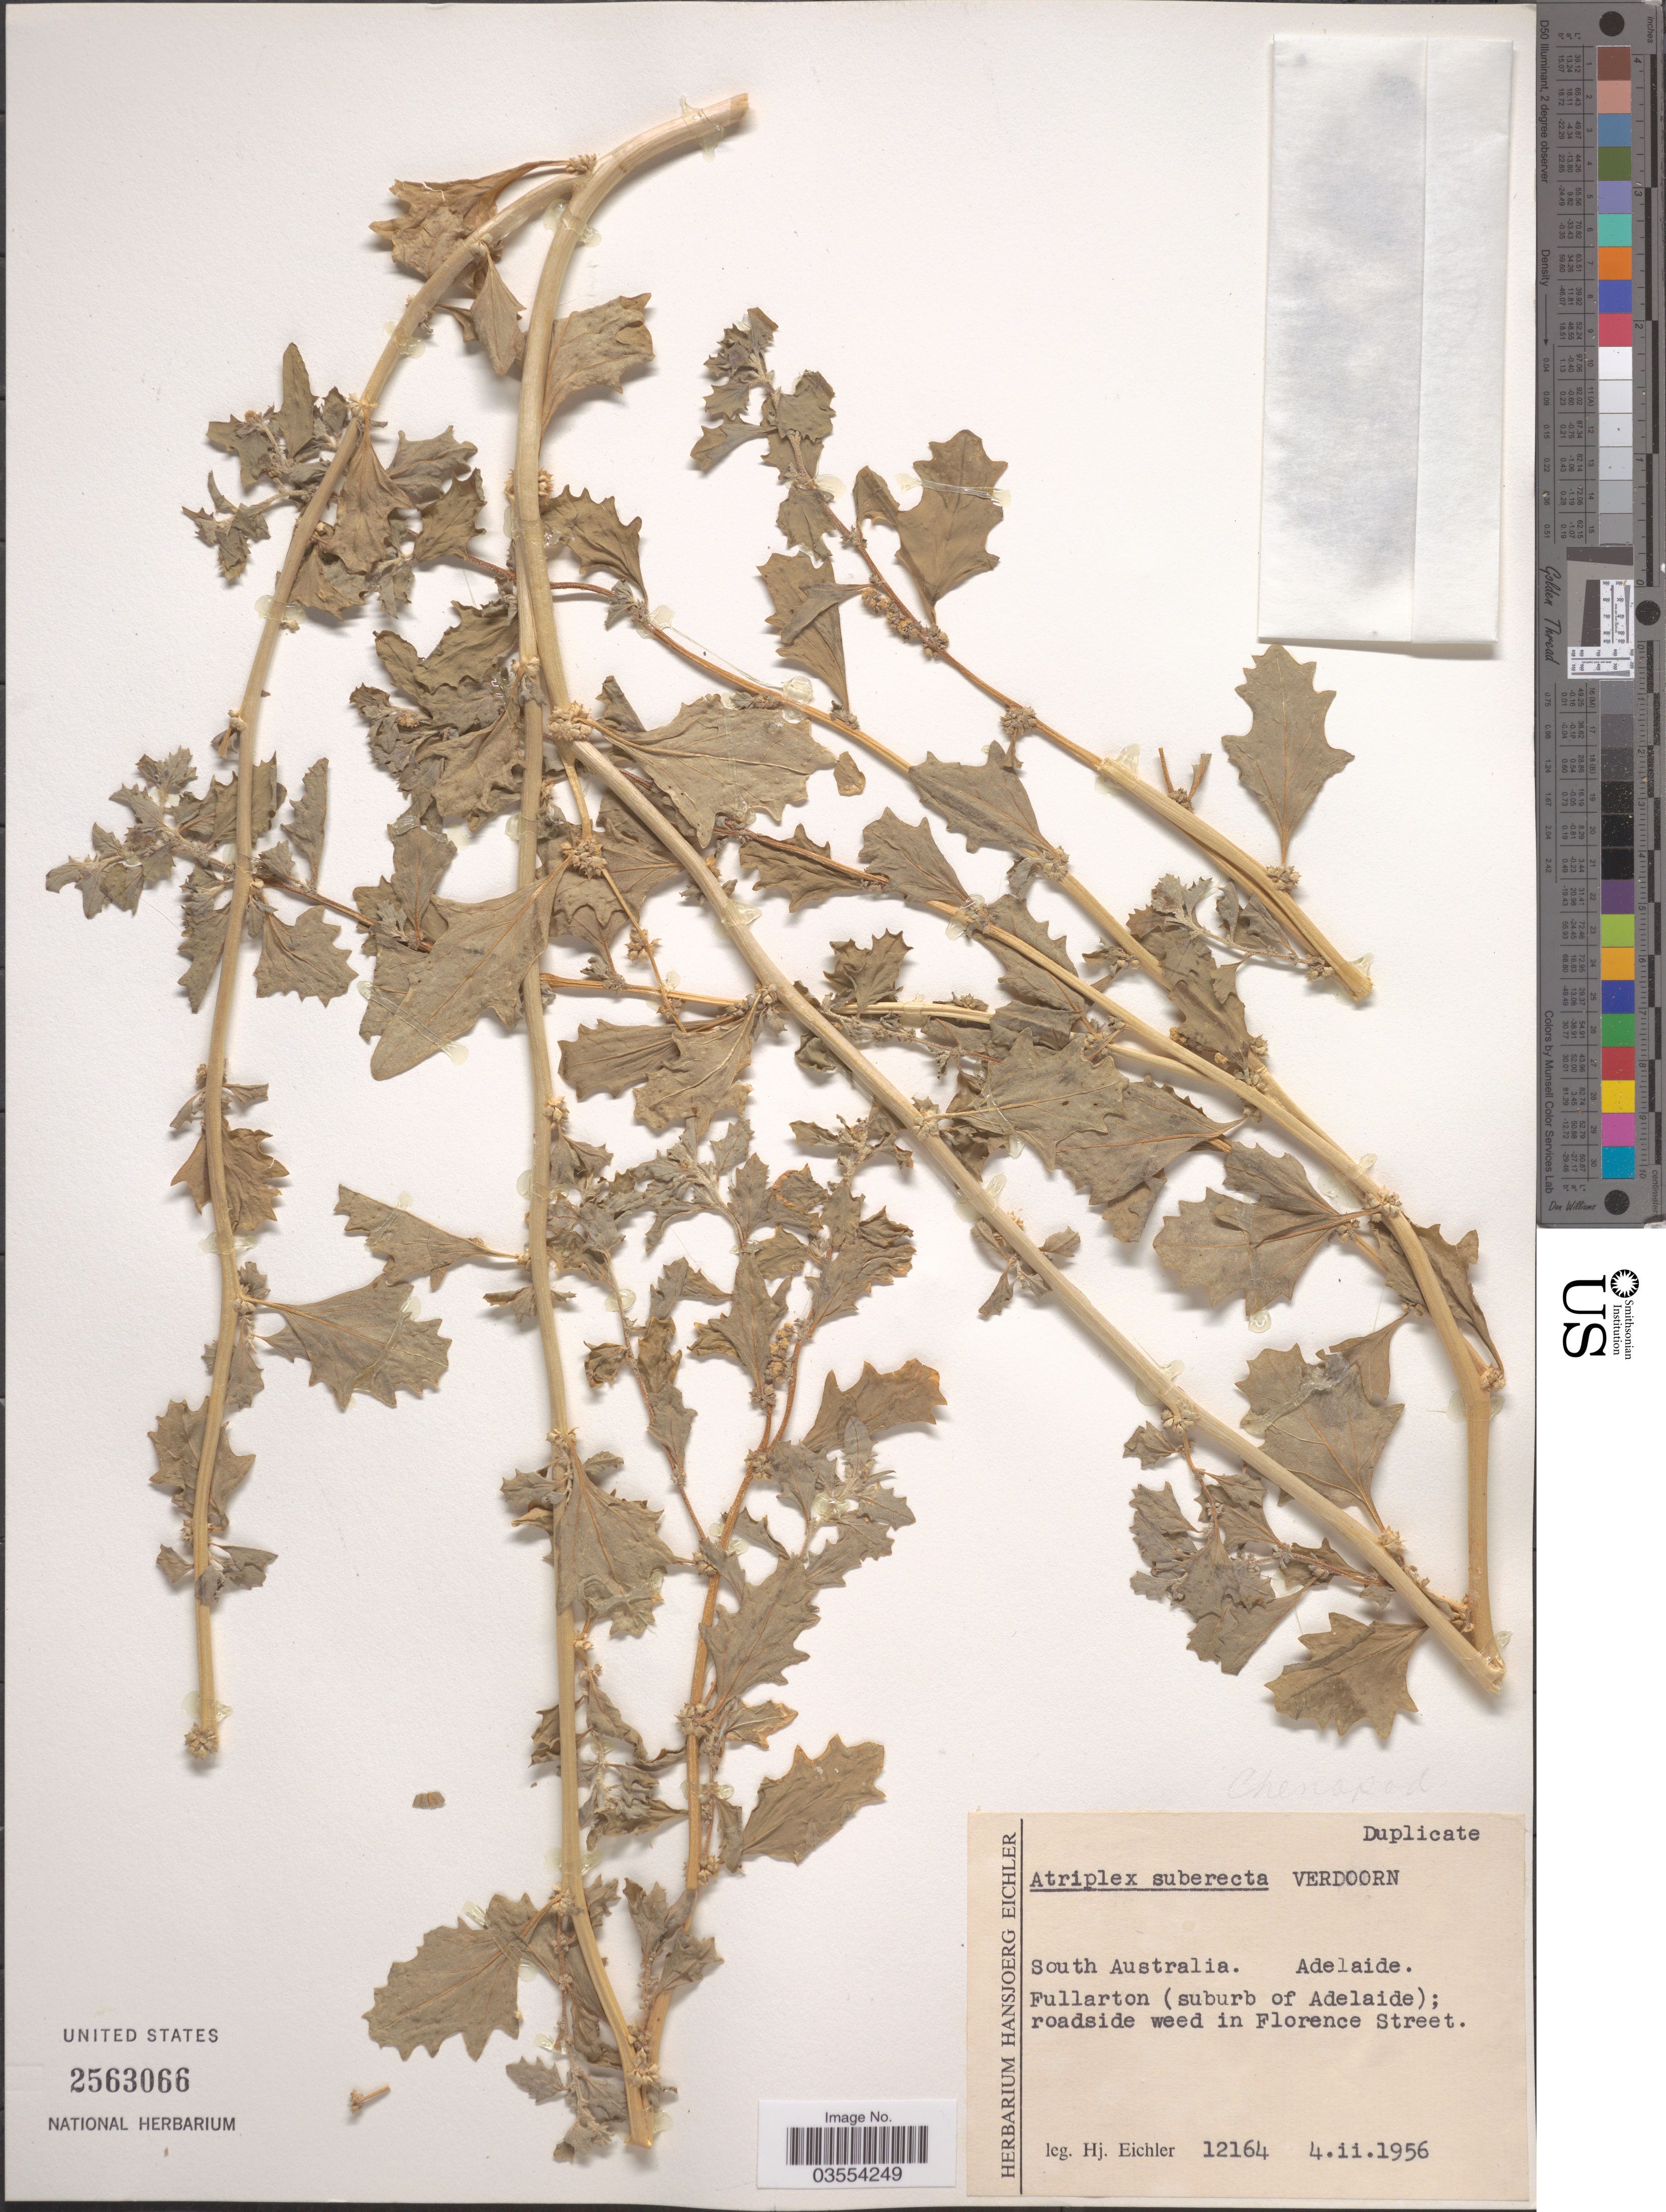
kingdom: Plantae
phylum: Tracheophyta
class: Magnoliopsida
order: Caryophyllales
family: Amaranthaceae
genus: Atriplex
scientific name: Atriplex suberecta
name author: Verd.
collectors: H. Eichler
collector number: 12164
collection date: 1956-02-04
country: Australia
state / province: South Australia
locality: Adelaide. Fullarton (suburb of Adelaide); roadside weed in Florence Street.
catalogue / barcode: US 2563066